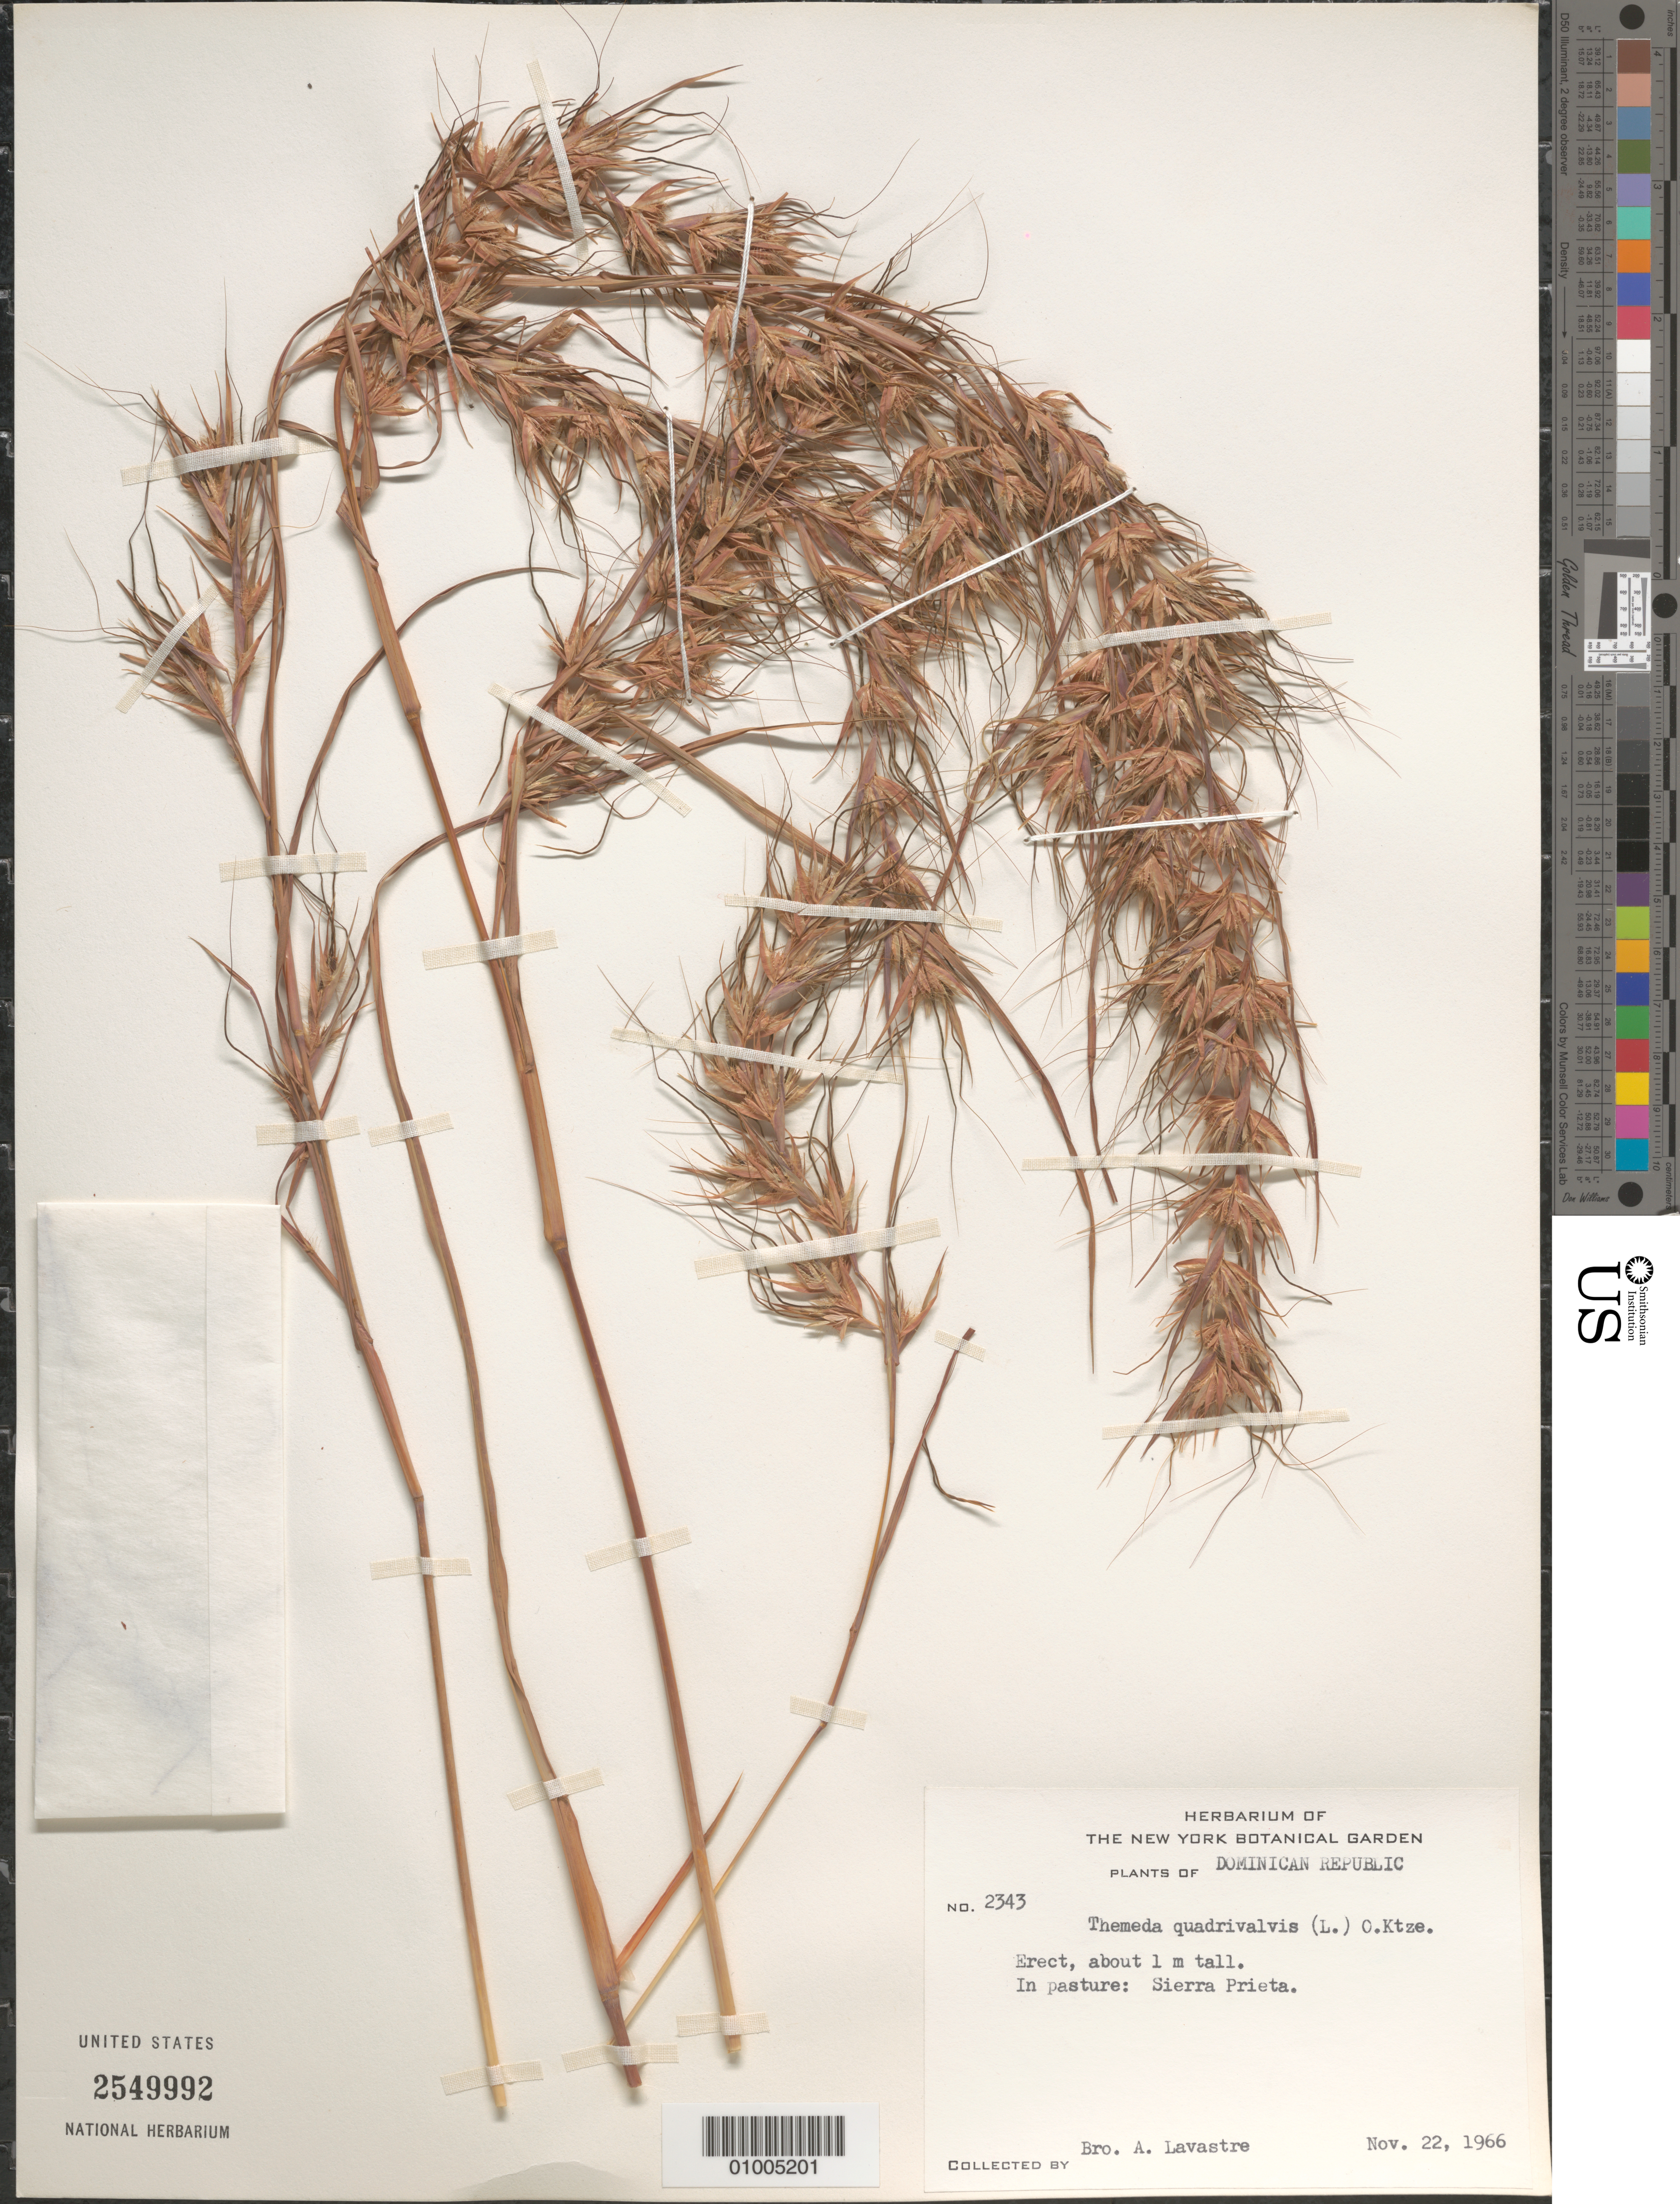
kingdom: Plantae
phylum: Tracheophyta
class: Liliopsida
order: Poales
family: Poaceae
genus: Themeda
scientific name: Themeda quadrivalvis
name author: (L.) Kuntze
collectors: B. Lavastre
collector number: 2343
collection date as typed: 22 Nov 1966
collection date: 1966-11-22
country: Dominican Republic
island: Hispaniola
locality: Erect, about 1m tall. In pasture: Sierra Prieta.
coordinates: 0 N, 0 E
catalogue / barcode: US 2549992